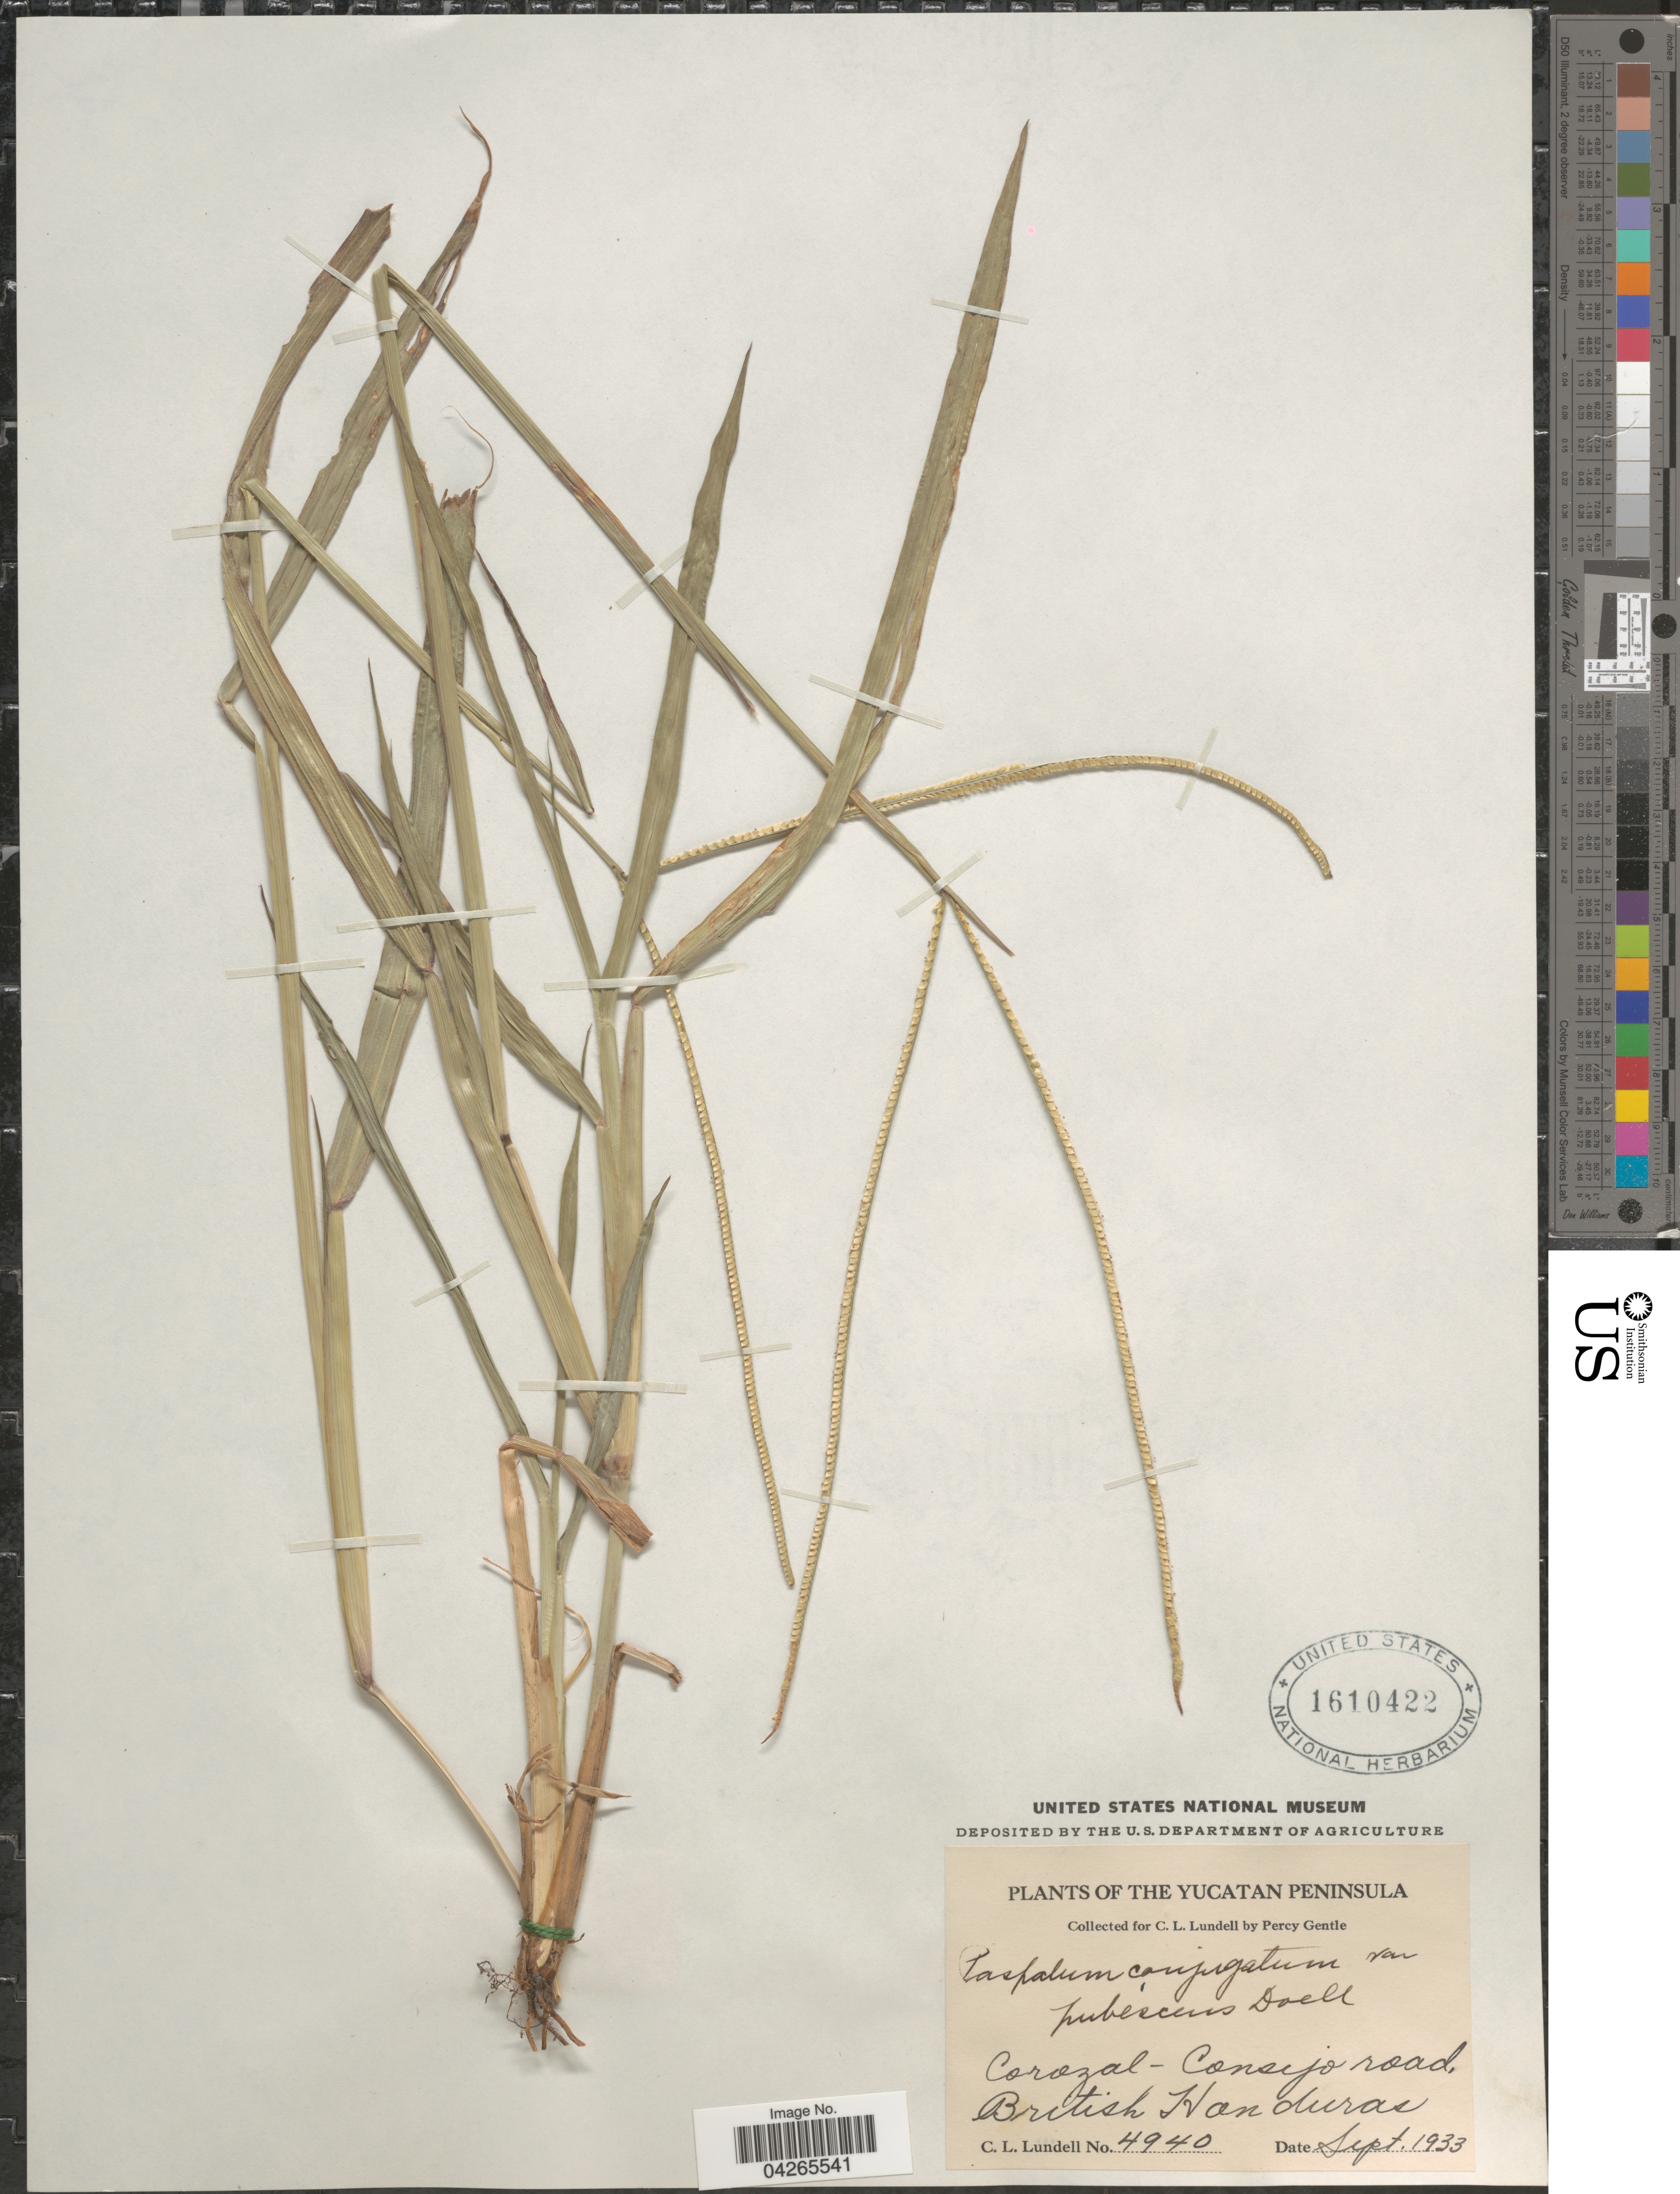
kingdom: Plantae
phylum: Tracheophyta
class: Liliopsida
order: Poales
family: Poaceae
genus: Paspalum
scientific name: Paspalum conjugatum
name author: P.J. Bergius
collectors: C. L. Lundell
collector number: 4940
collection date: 1933-09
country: Belize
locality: The Yucatan Peninsula. Corozal - Consejo road. British Honduras.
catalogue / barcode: US 1610422